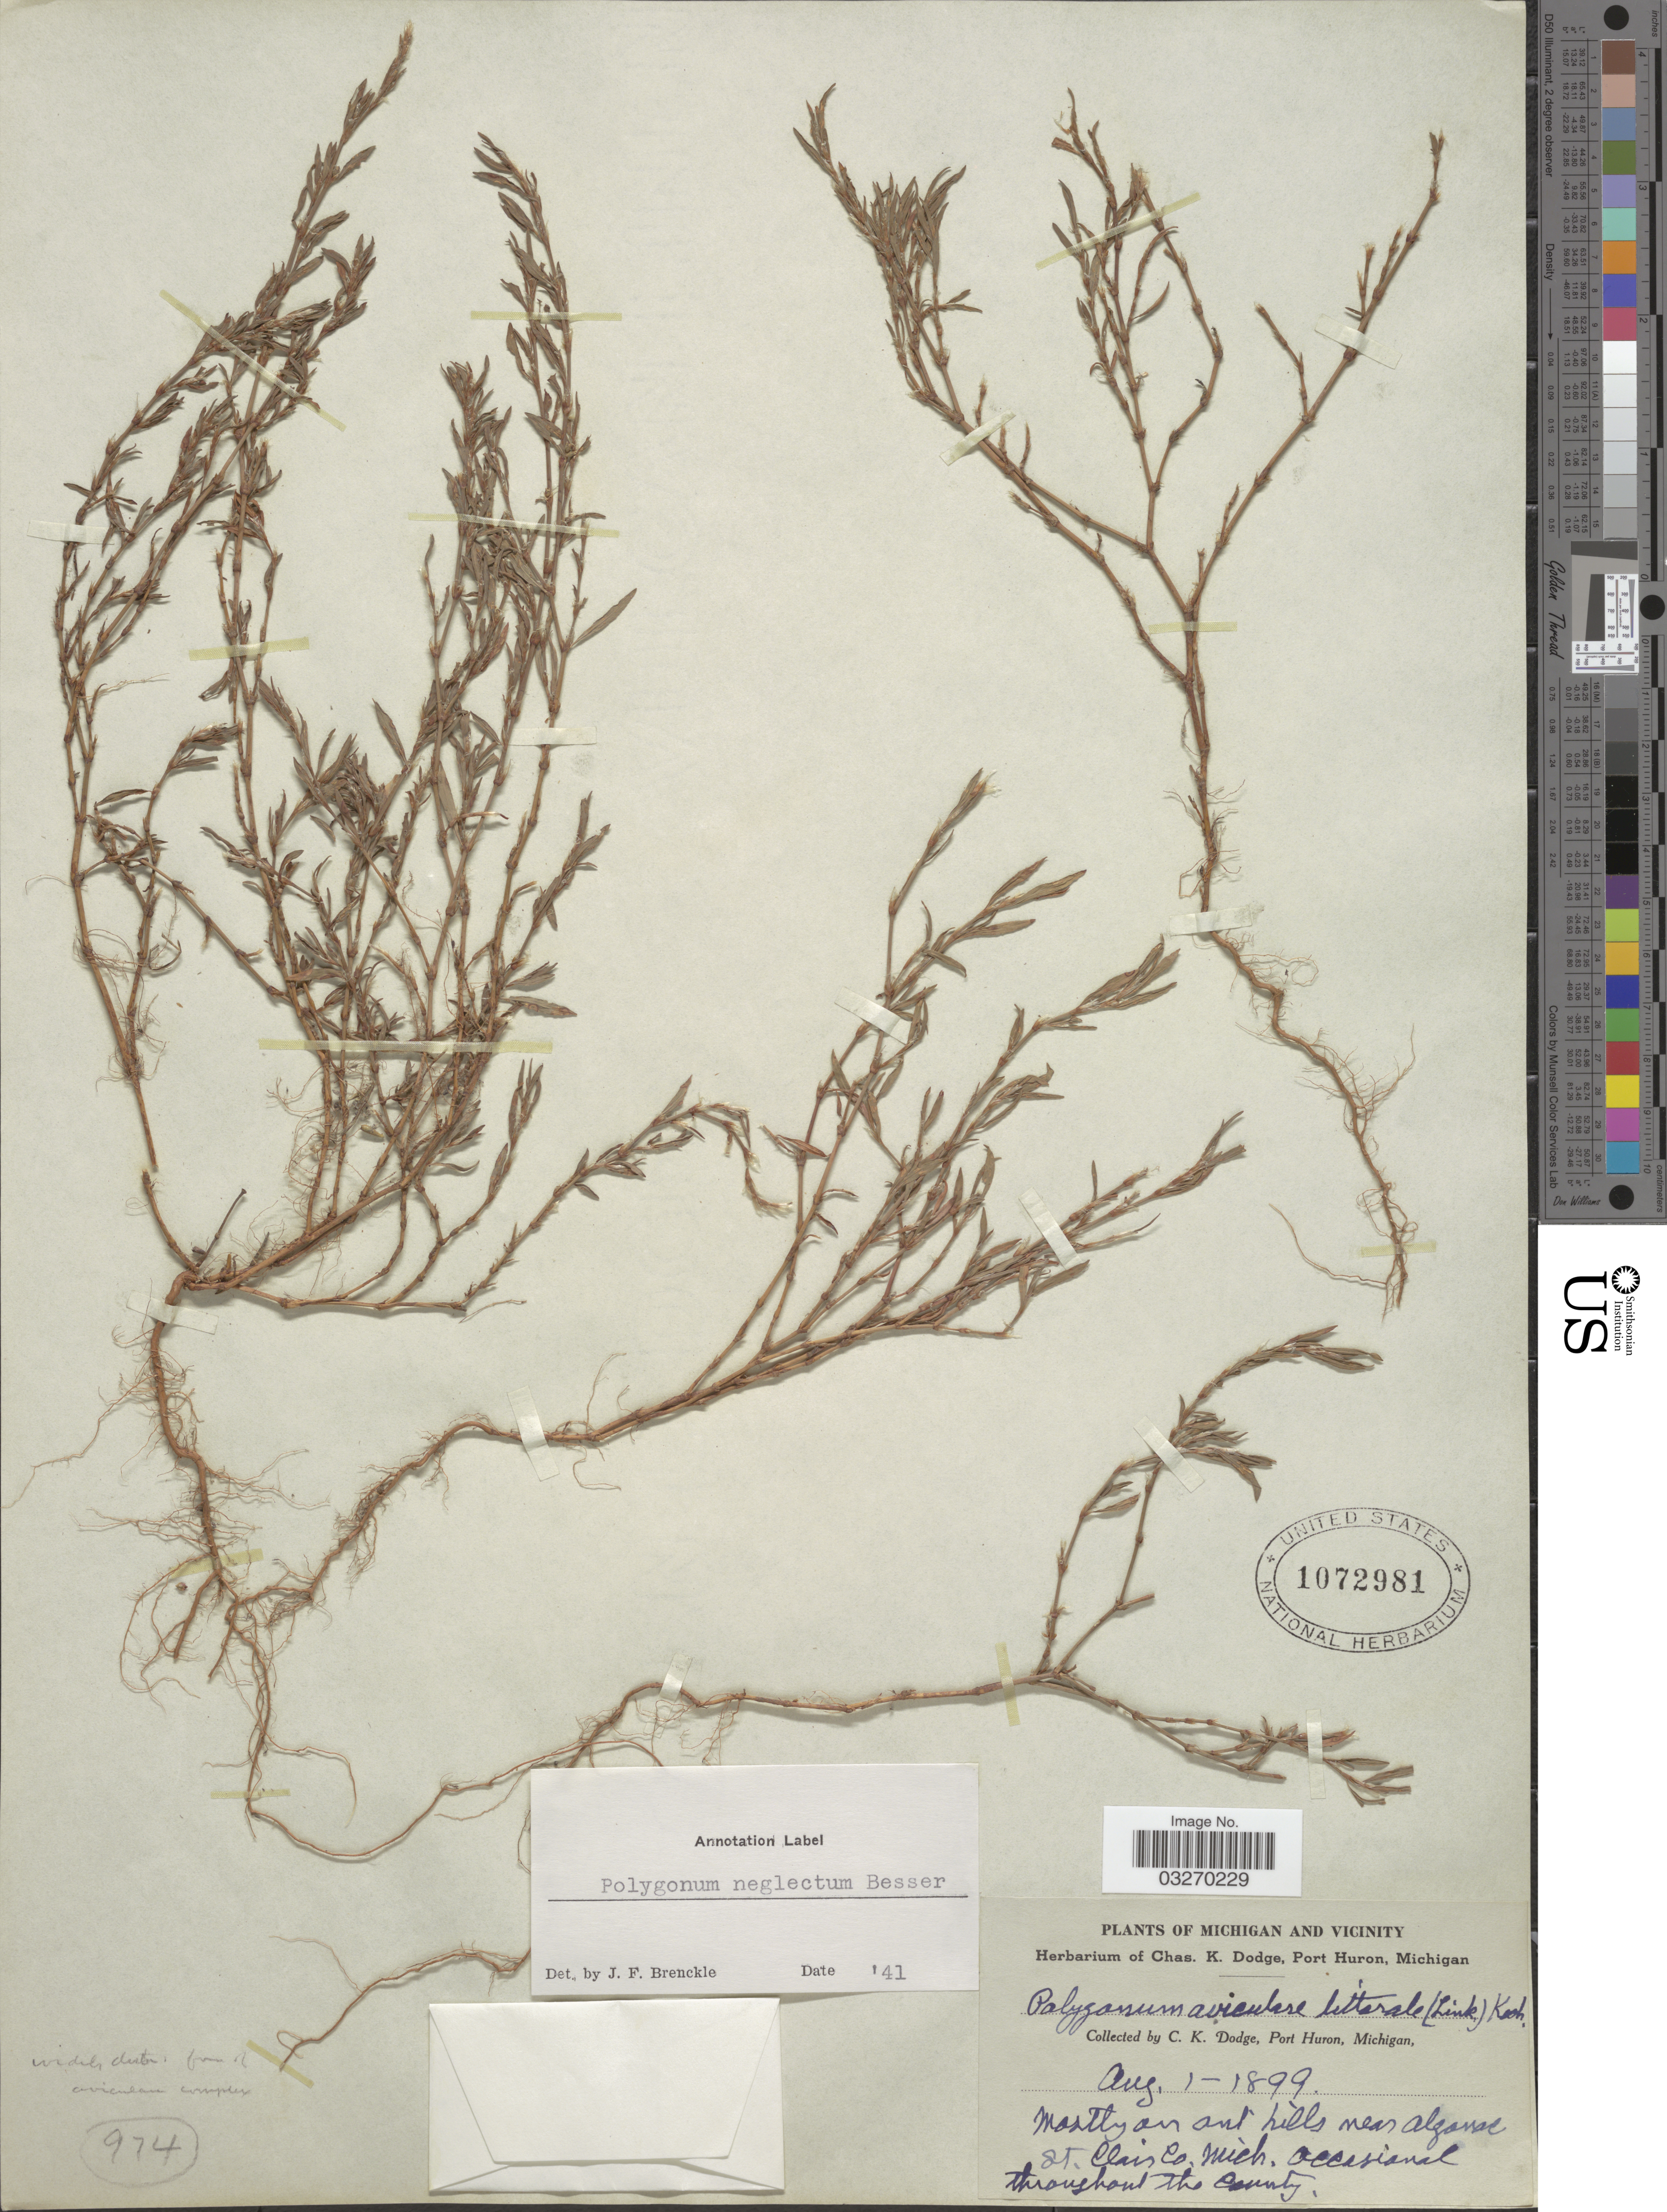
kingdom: Plantae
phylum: Tracheophyta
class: Magnoliopsida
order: Caryophyllales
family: Polygonaceae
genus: Polygonum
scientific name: Polygonum neglectum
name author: Besser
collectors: C. Dodge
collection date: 1899-08-01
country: United States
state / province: Michigan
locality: Michigan and Vicinity. Mostly on and hills near Alganac St. Clair Co.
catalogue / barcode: US 1072981